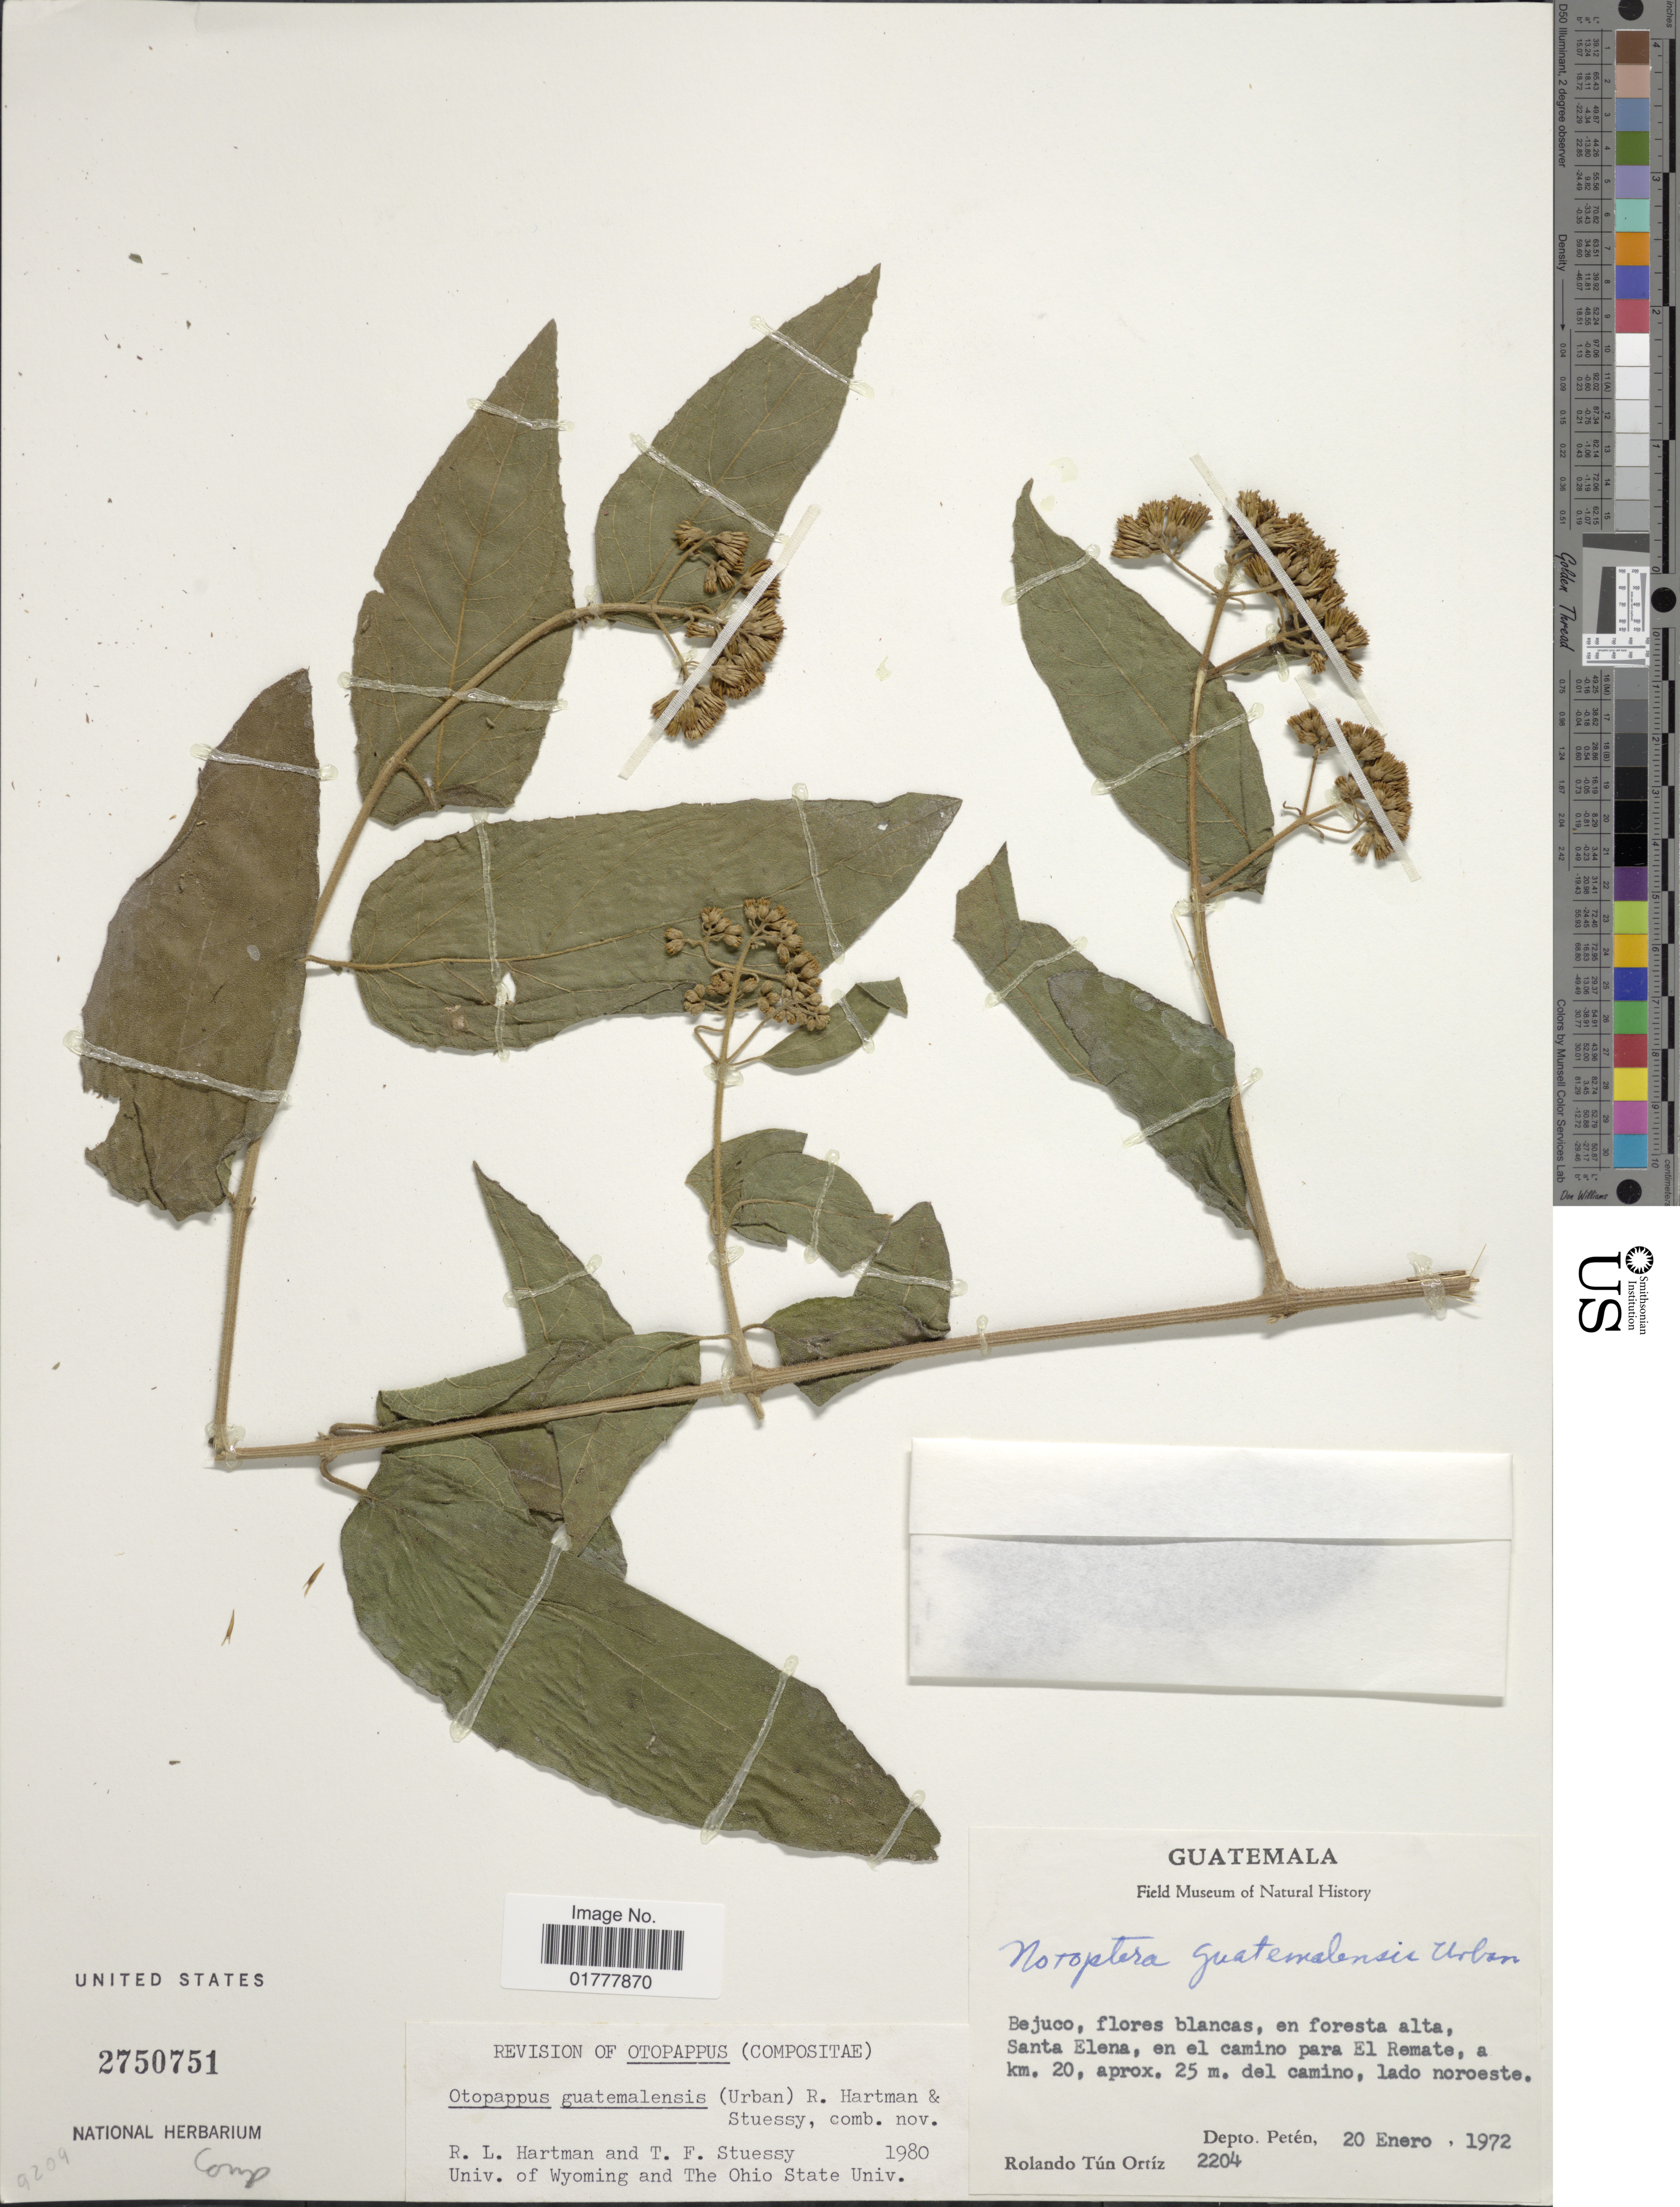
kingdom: Plantae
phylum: Tracheophyta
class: Magnoliopsida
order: Asterales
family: Asteraceae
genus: Otopappus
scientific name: Otopappus guatemalensis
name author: (Urb.) R.L. Hartm. & Steussy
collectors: R. T. Ortíz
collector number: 2204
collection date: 1972-01-20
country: Guatemala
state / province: El Petén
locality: Bejuco, flores blancas, en foresta alta, Santa Elena, en el camino para El Remate, a km. 20, aprox. 25 m. del camino. lado noroeste, Dept. Peten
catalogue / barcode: US 2750751